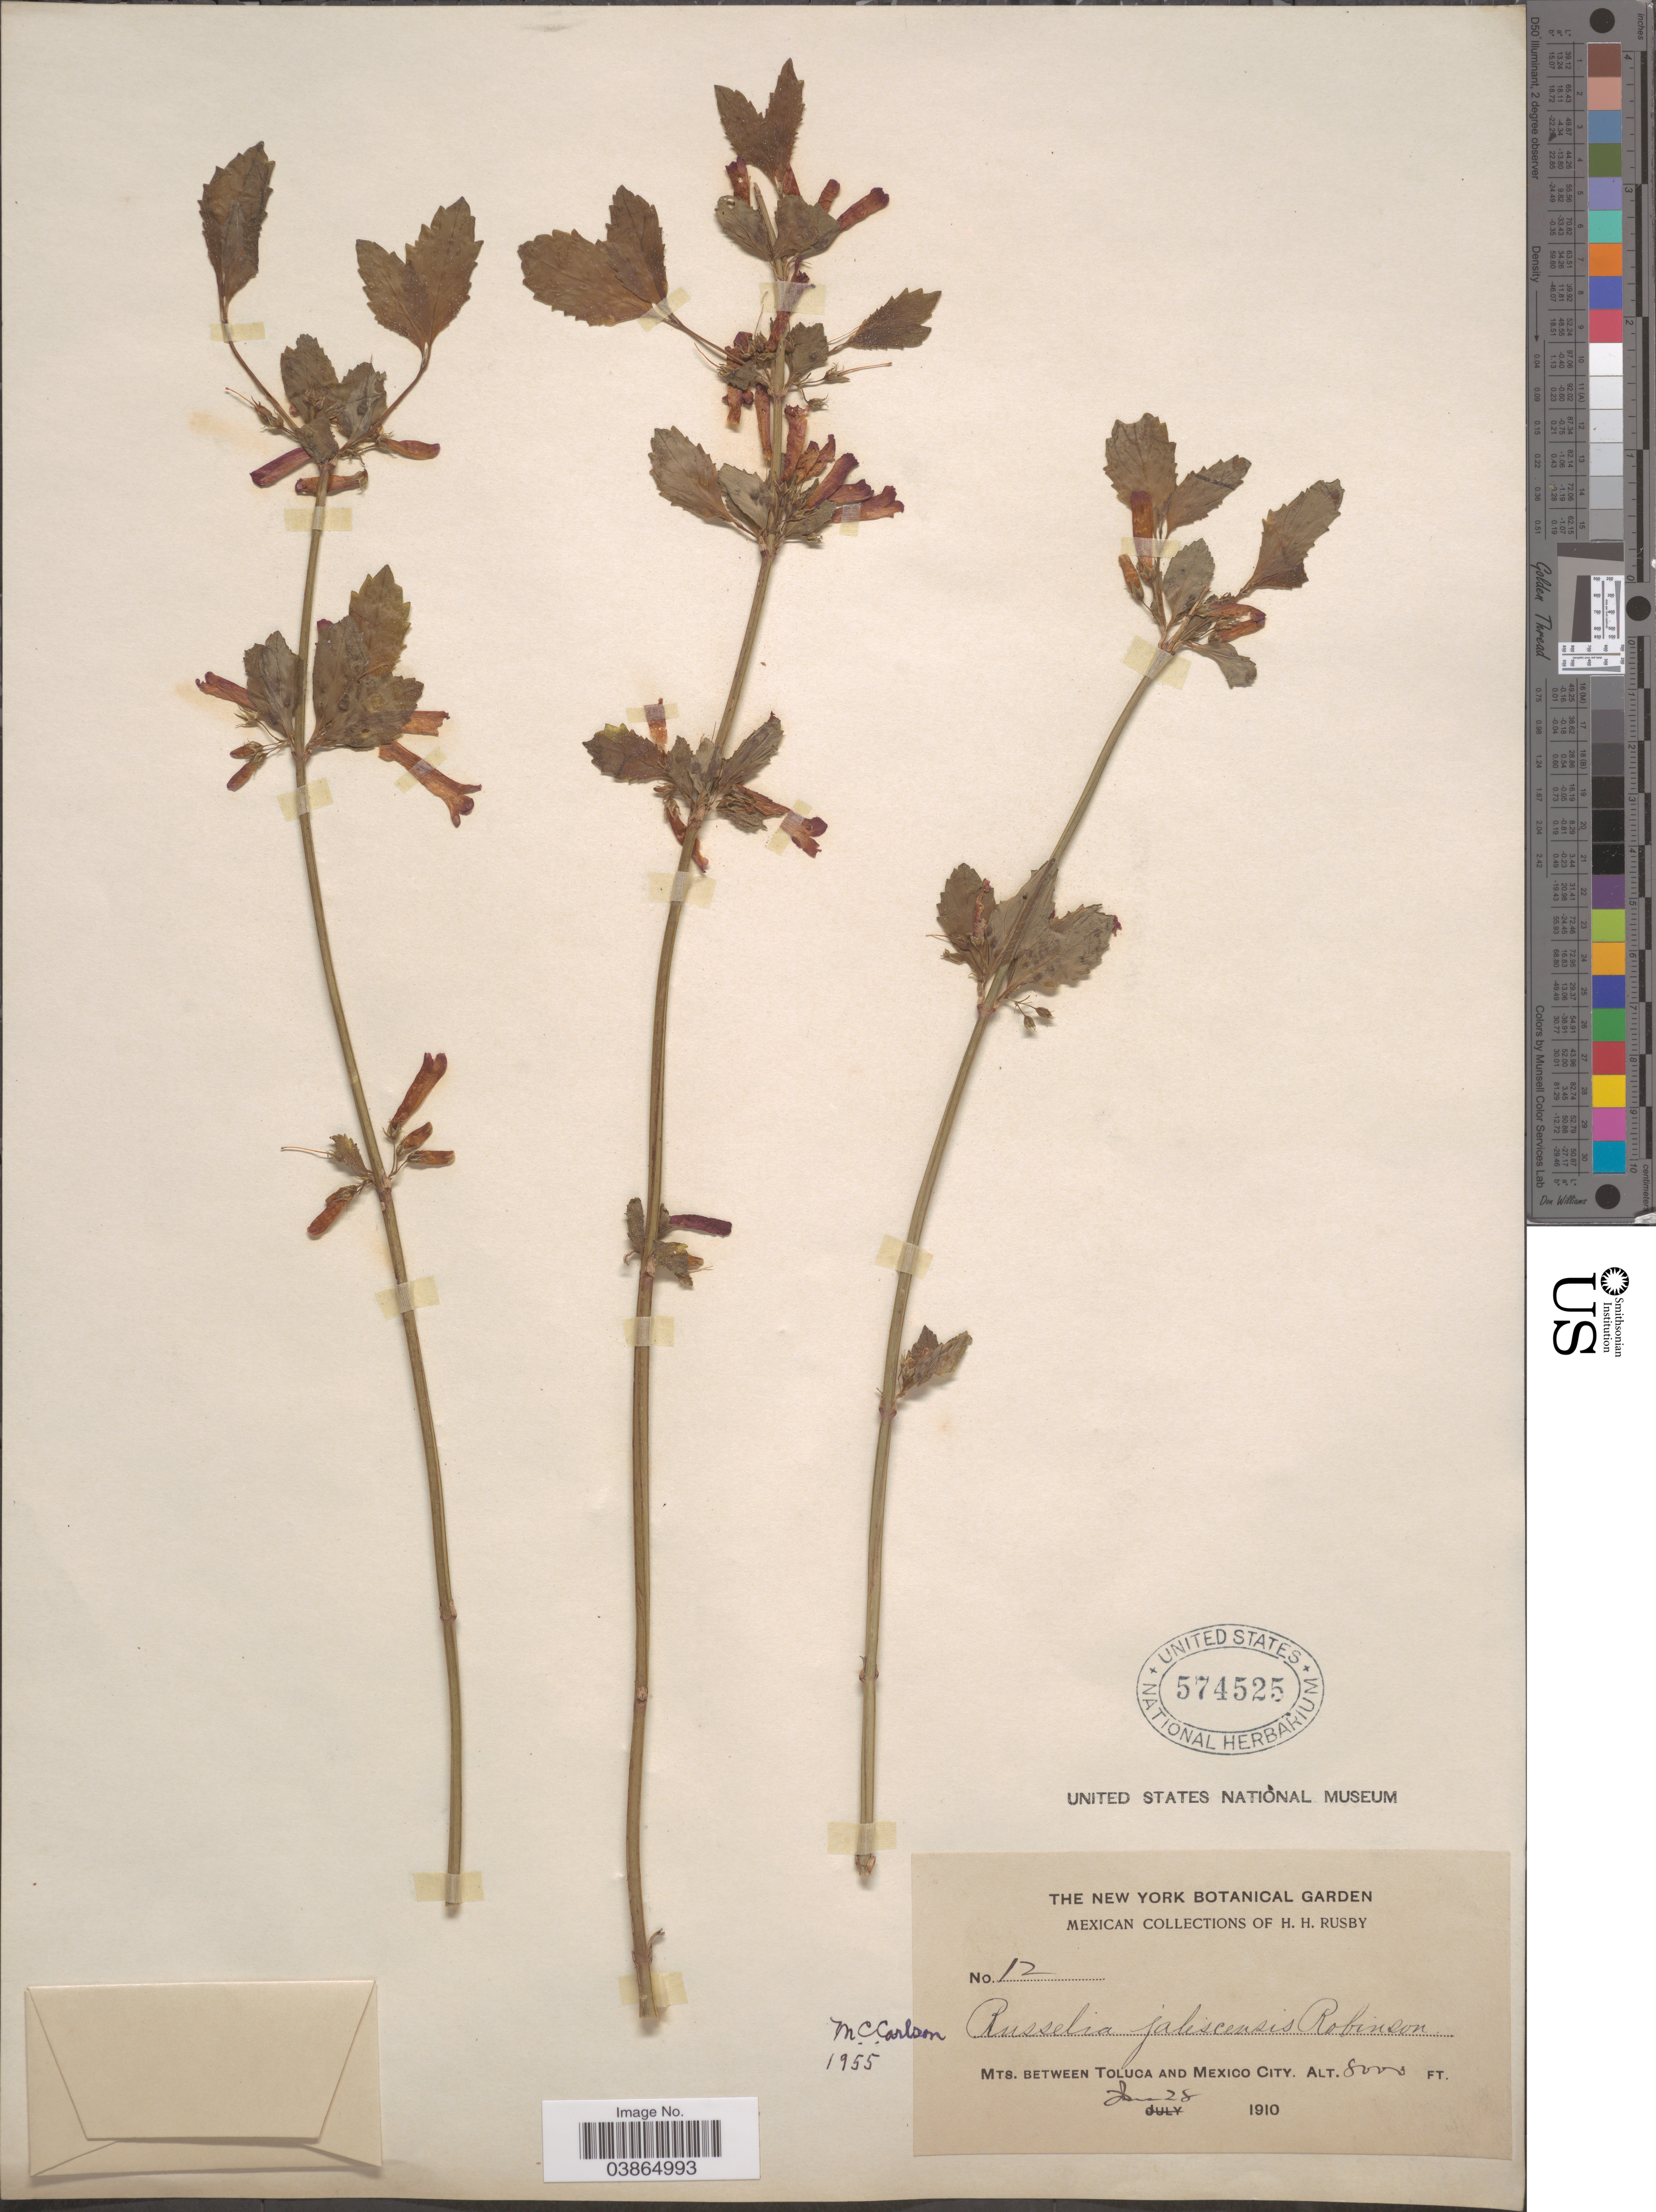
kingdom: Plantae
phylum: Tracheophyta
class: Magnoliopsida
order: Lamiales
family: Plantaginaceae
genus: Russelia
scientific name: Russelia jaliscensis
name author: B.L. Rob.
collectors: H. H. Rusby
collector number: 12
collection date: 1910-06-28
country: Mexico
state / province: México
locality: Mts. Between Toluca and Mexico City.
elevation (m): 2438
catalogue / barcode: US 574525